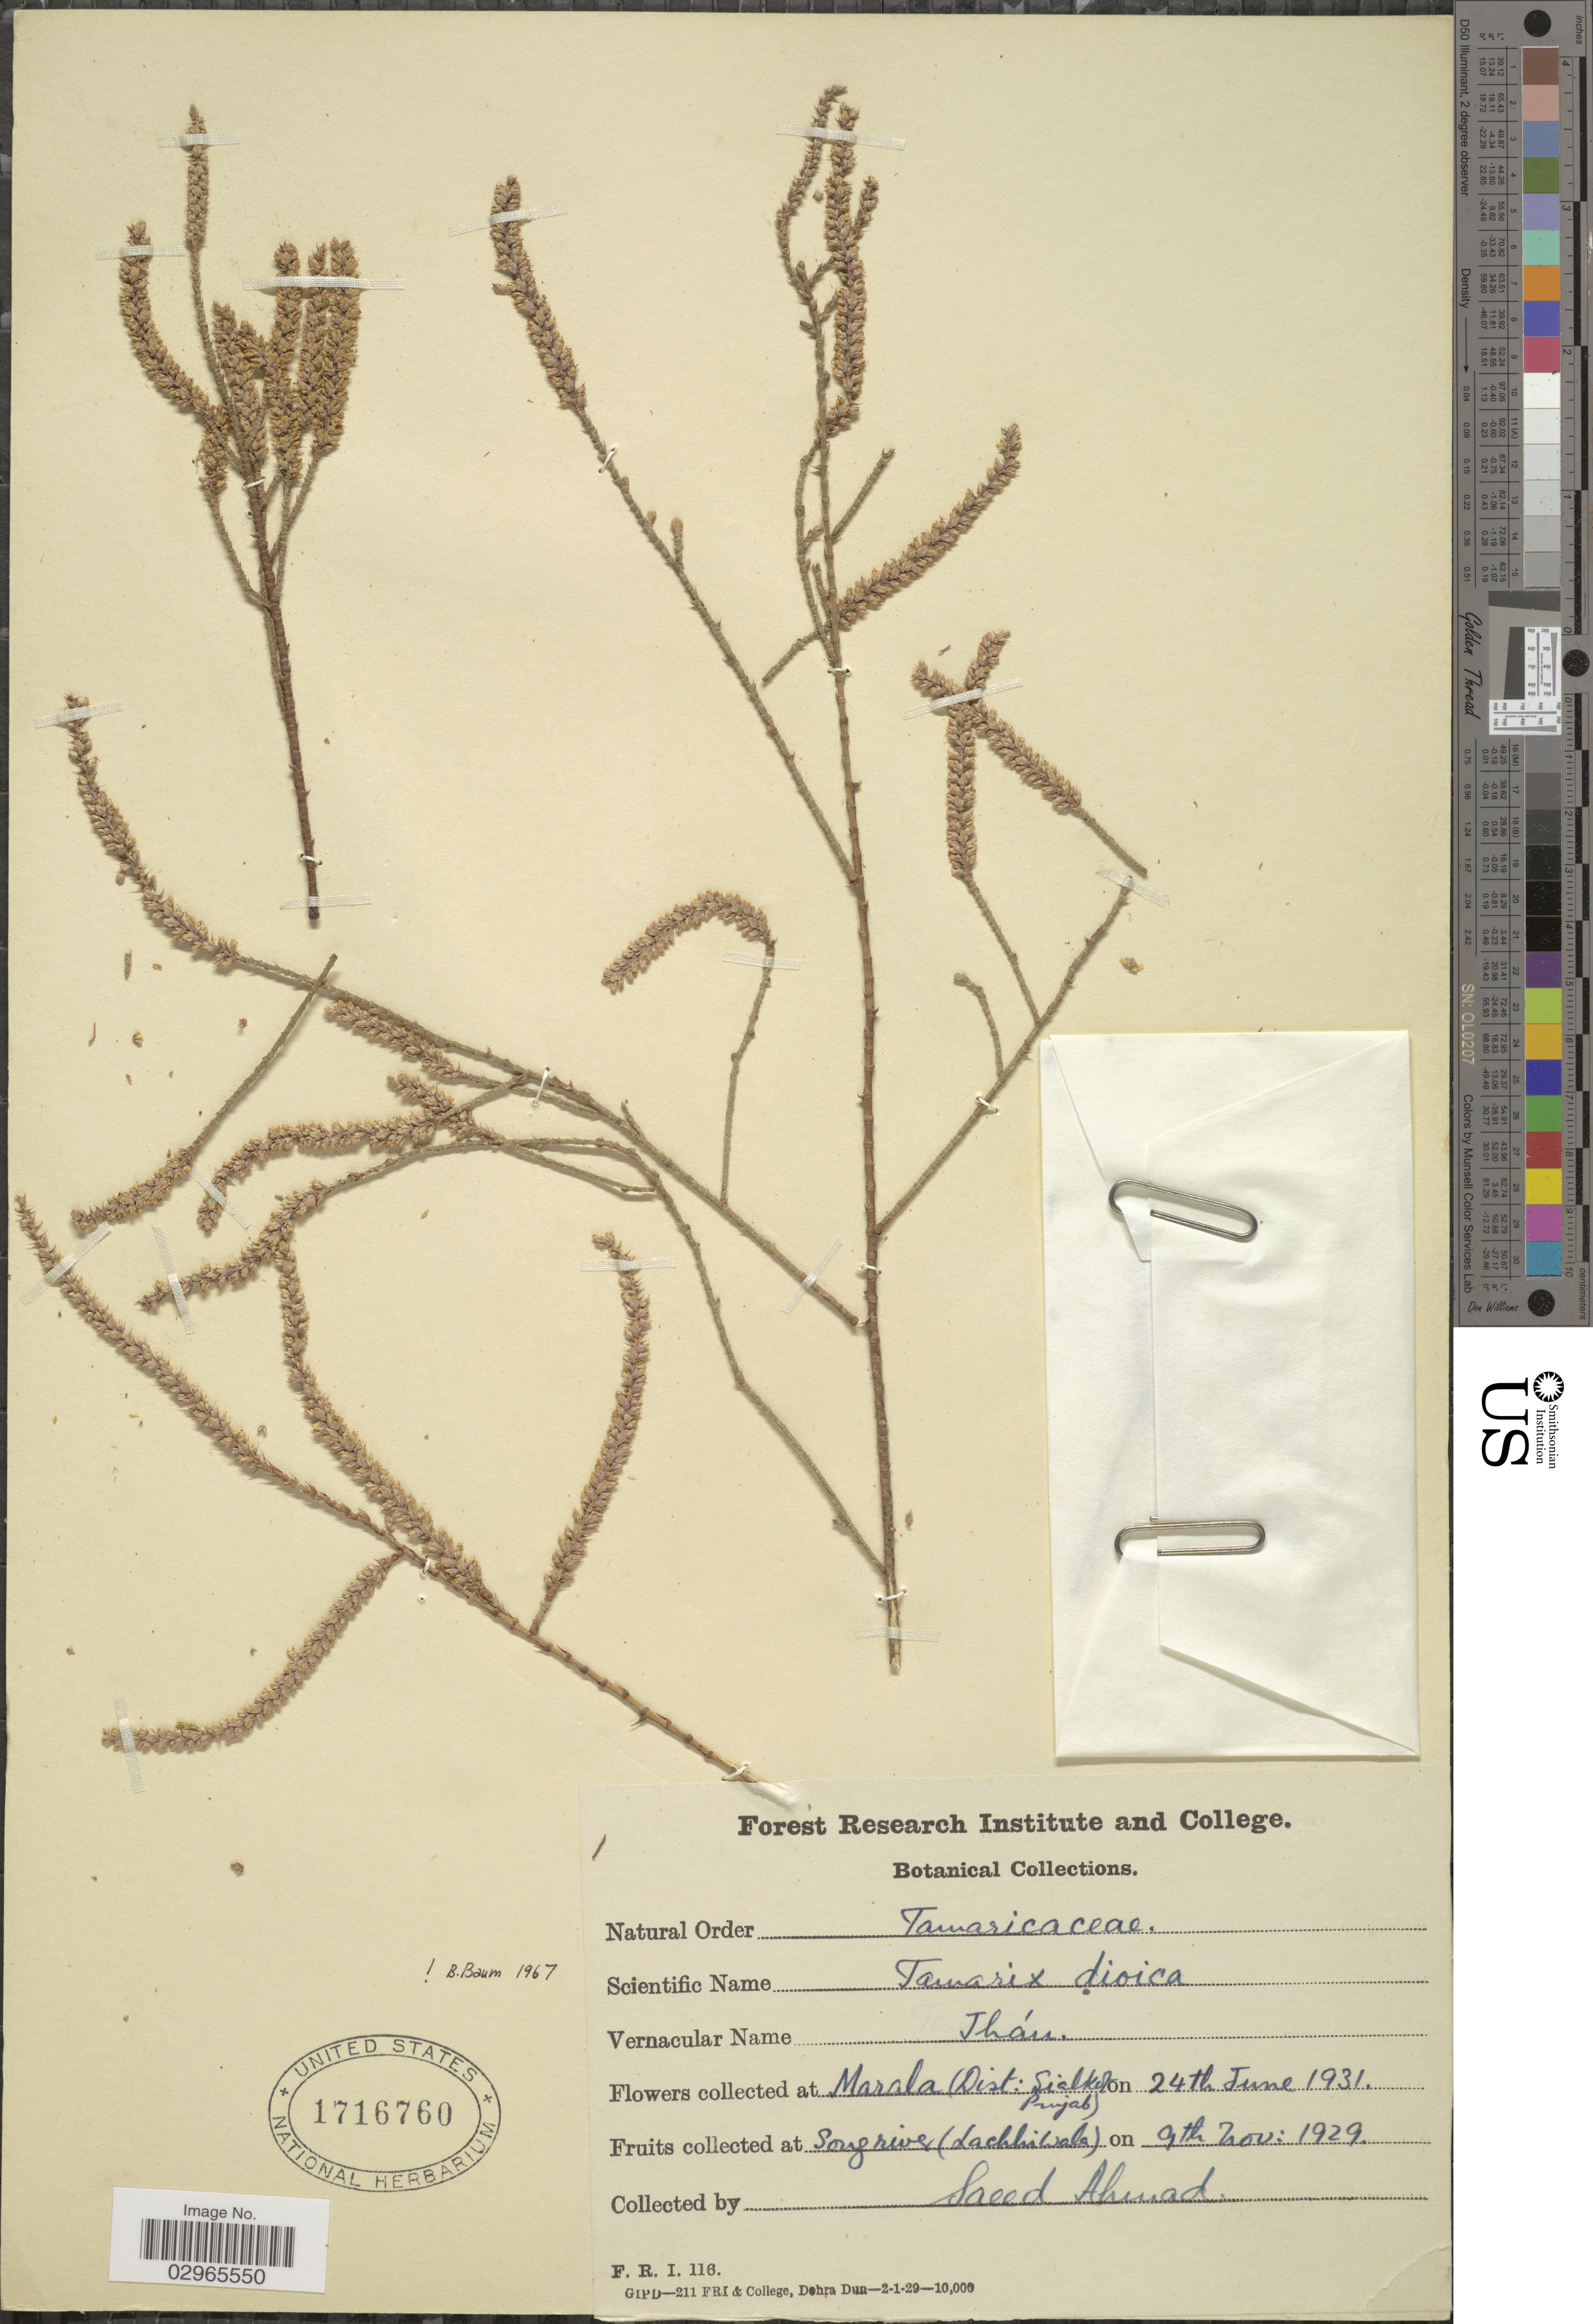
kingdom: Plantae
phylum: Tracheophyta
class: Magnoliopsida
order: Caryophyllales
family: Tamaricaceae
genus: Tamarix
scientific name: Tamarix dioica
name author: Roxb. ex Roth.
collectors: S. Ahmad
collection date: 1929-11-09/1931-06-24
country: Pakistan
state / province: Punjab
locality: Marala (Dist: Sialkot Punjab). Song river (Lackhiwala).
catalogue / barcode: US 1716760